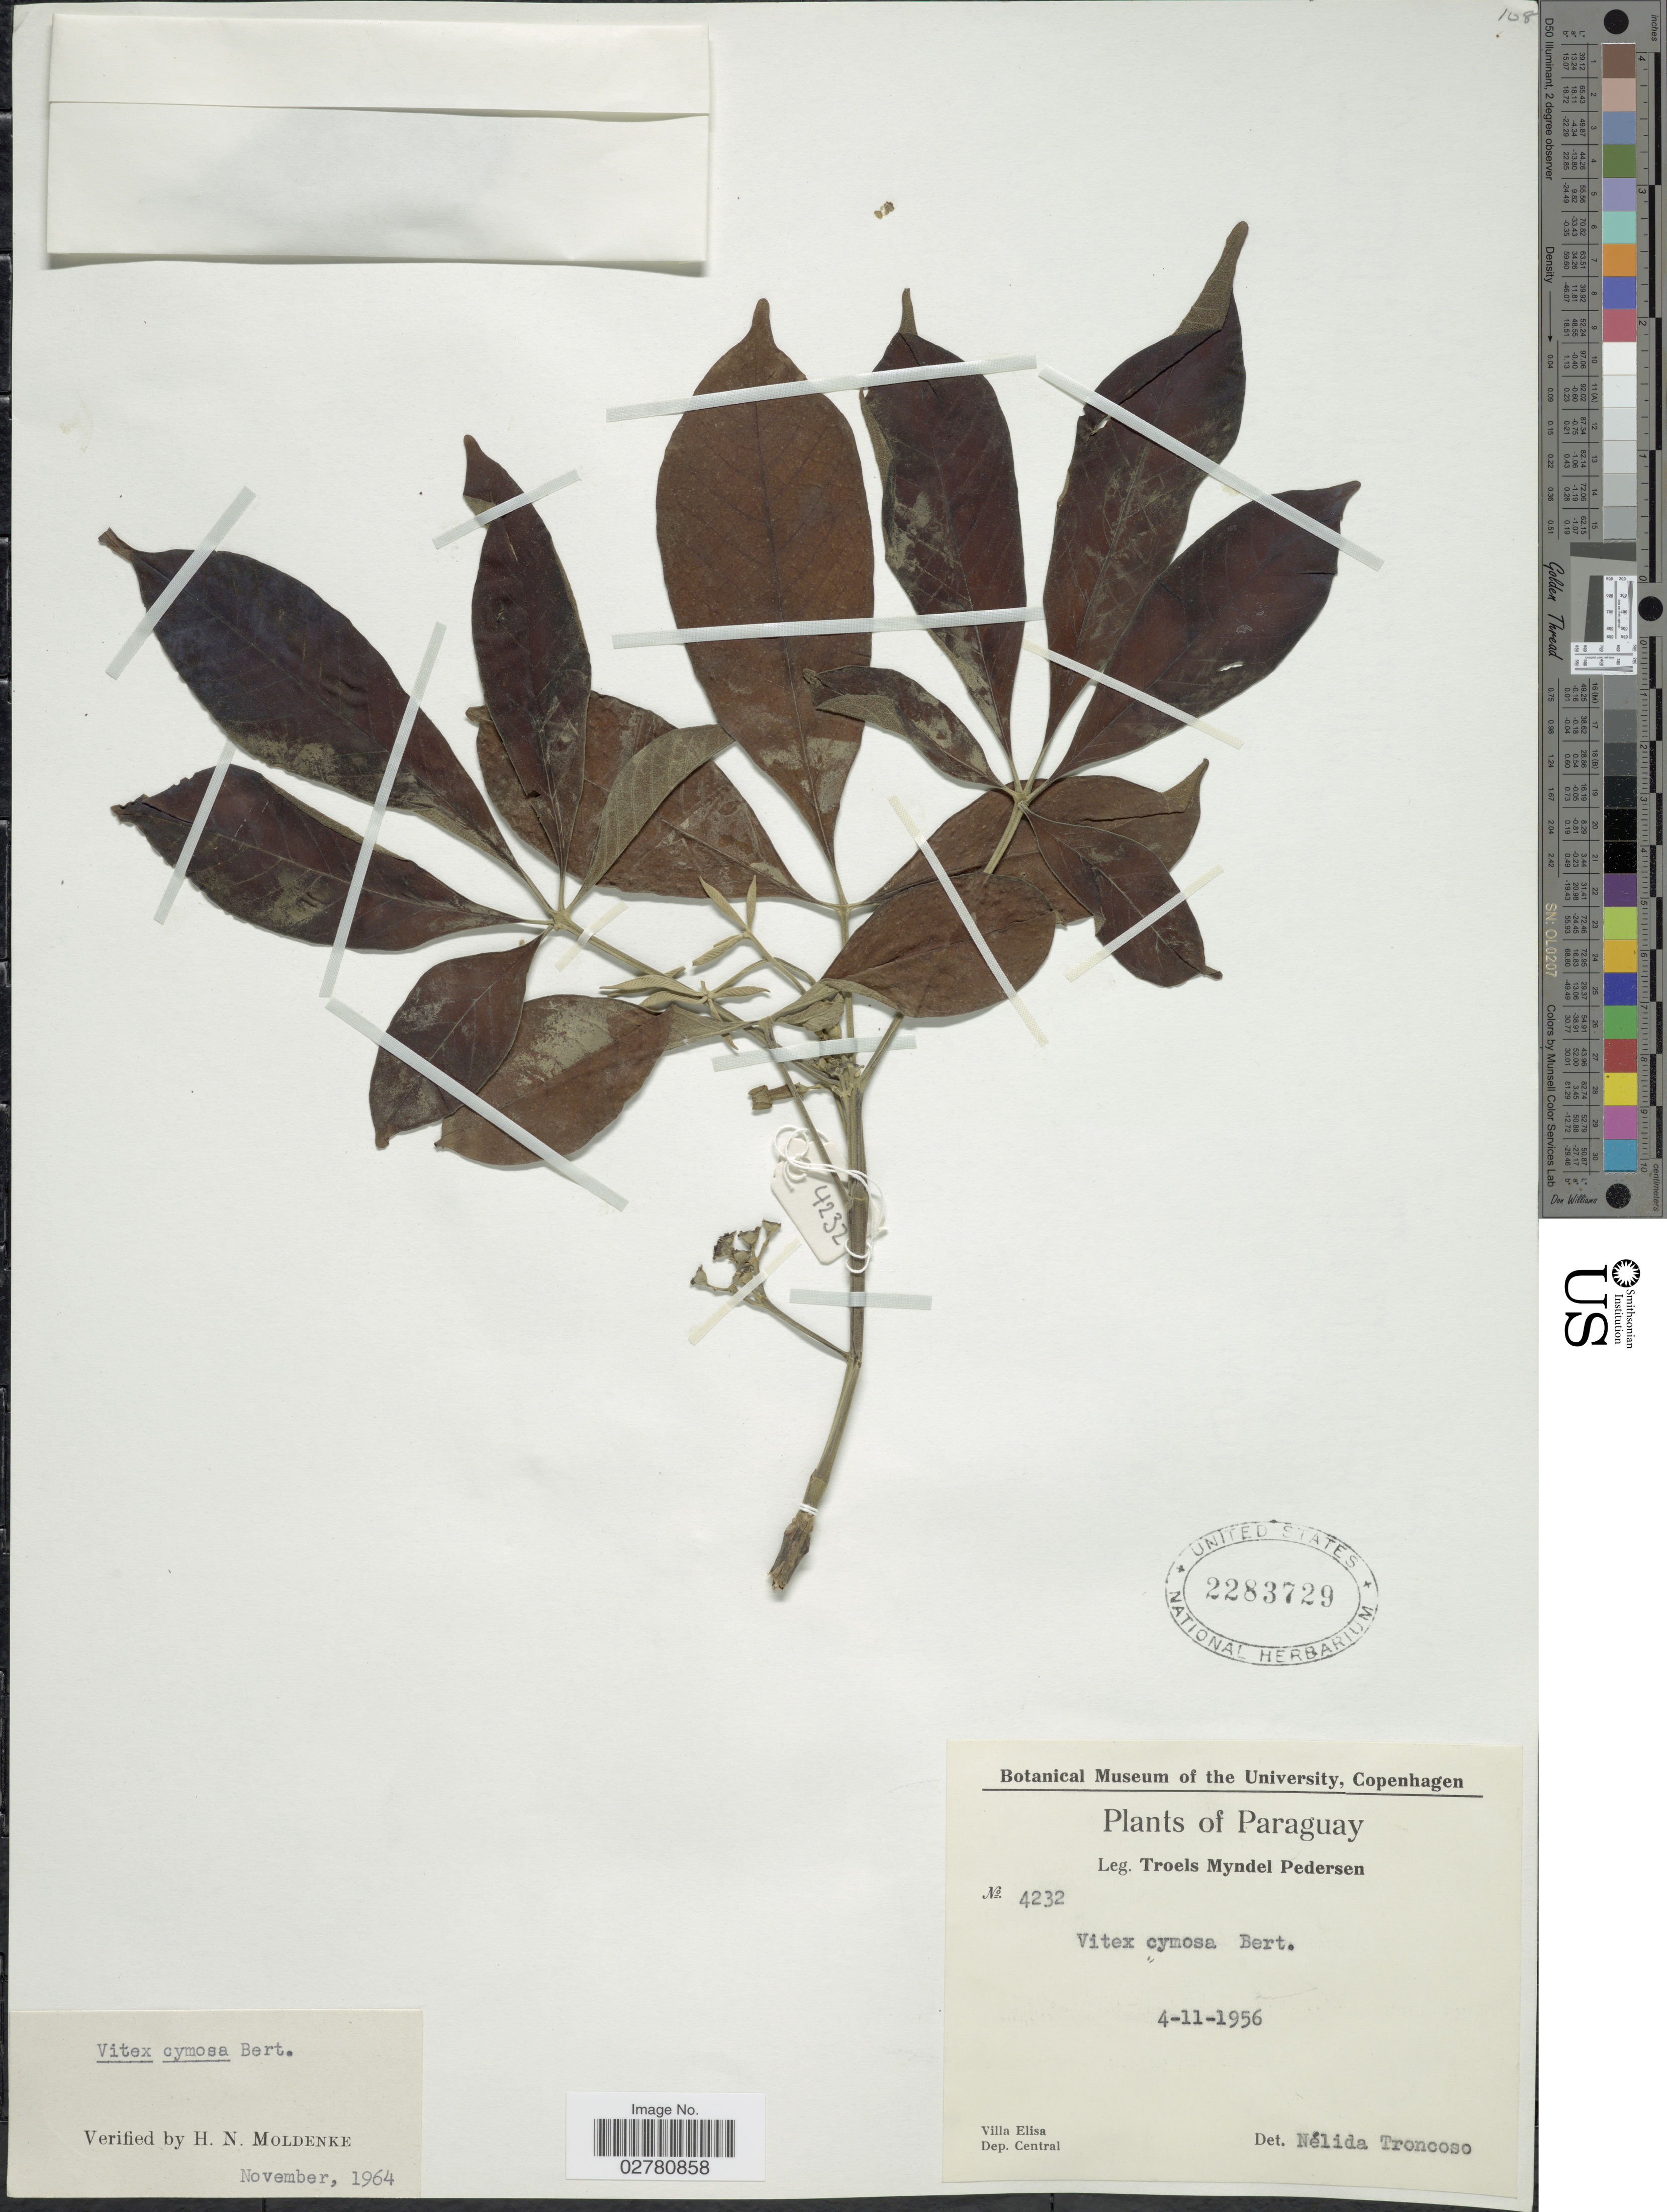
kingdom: Plantae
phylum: Tracheophyta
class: Magnoliopsida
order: Lamiales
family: Lamiaceae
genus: Vitex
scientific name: Vitex cymosa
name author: Bertero ex Spreng.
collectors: T. Pederson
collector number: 4232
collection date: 1956-11-04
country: Paraguay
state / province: Central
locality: Villa Elisa. Dep. Central.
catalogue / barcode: US 2283729